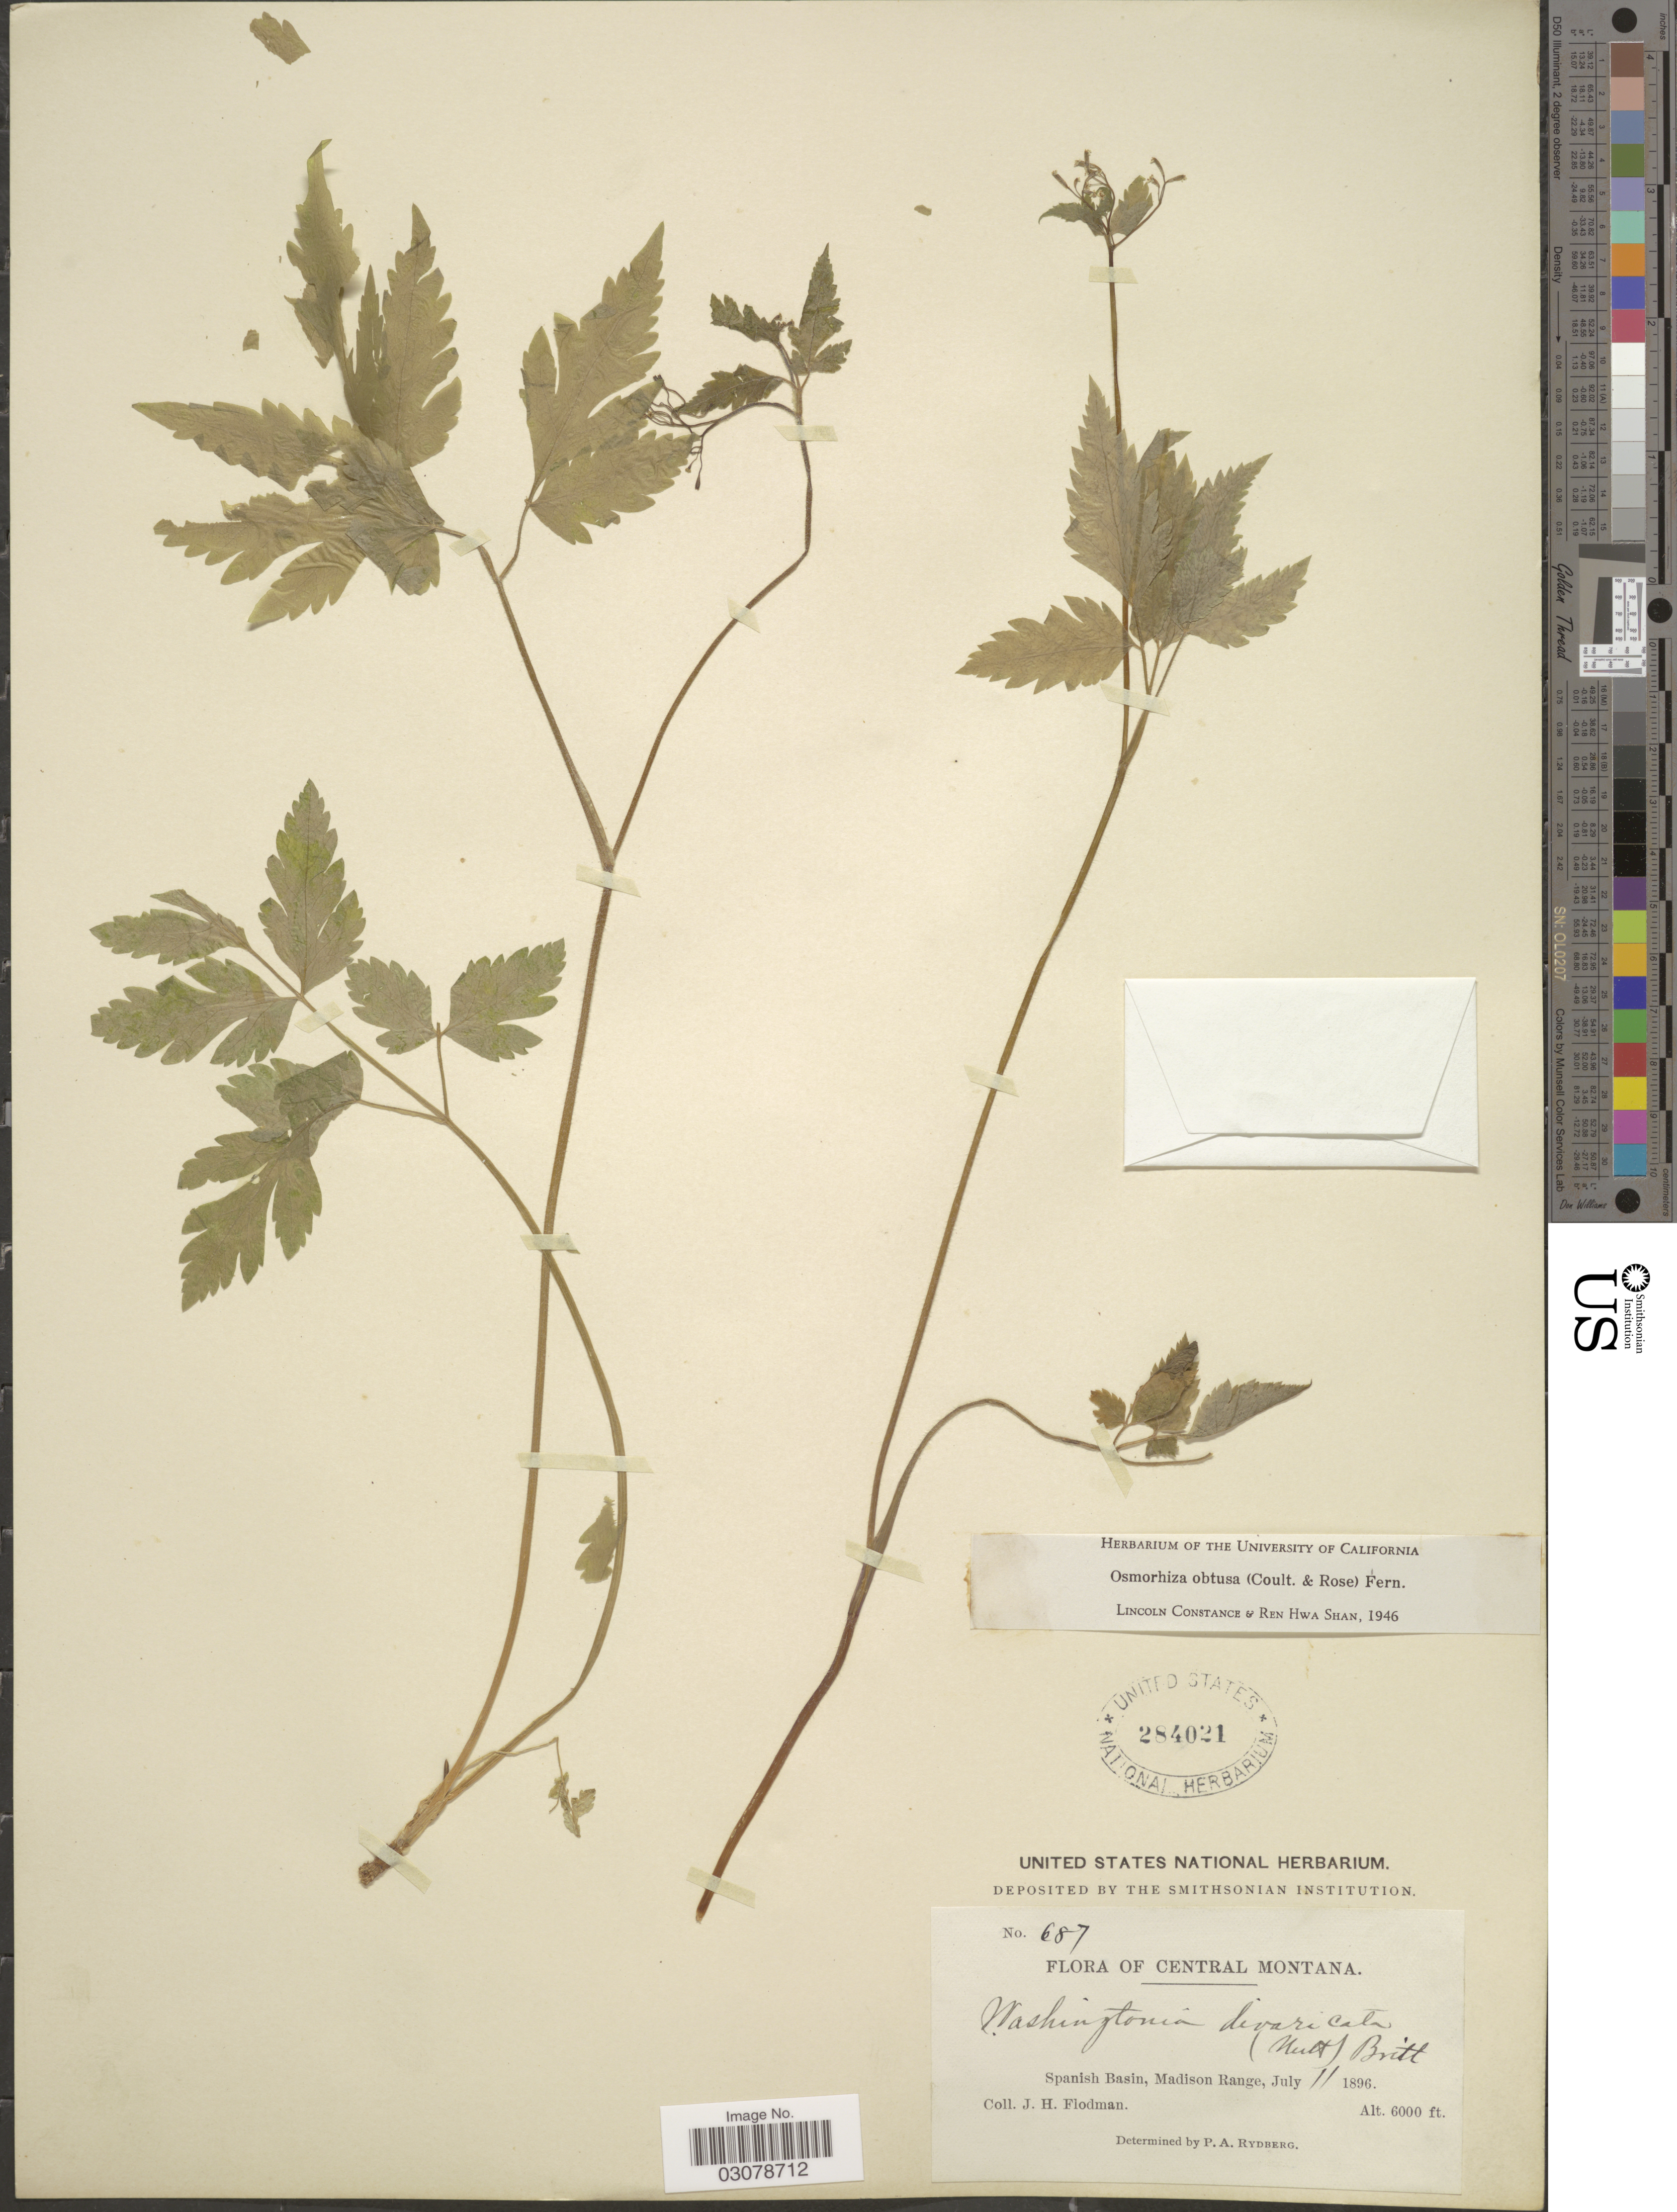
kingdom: Plantae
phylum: Tracheophyta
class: Magnoliopsida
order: Apiales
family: Apiaceae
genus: Osmorhiza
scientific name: Osmorhiza obtusa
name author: (J.M. Coult. & Rose) Fernald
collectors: J. Flodman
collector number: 687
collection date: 1896-07-11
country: United States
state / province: Montana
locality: Central Montana, Spanish Basin, Madison Range.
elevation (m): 1829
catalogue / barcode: US 284021